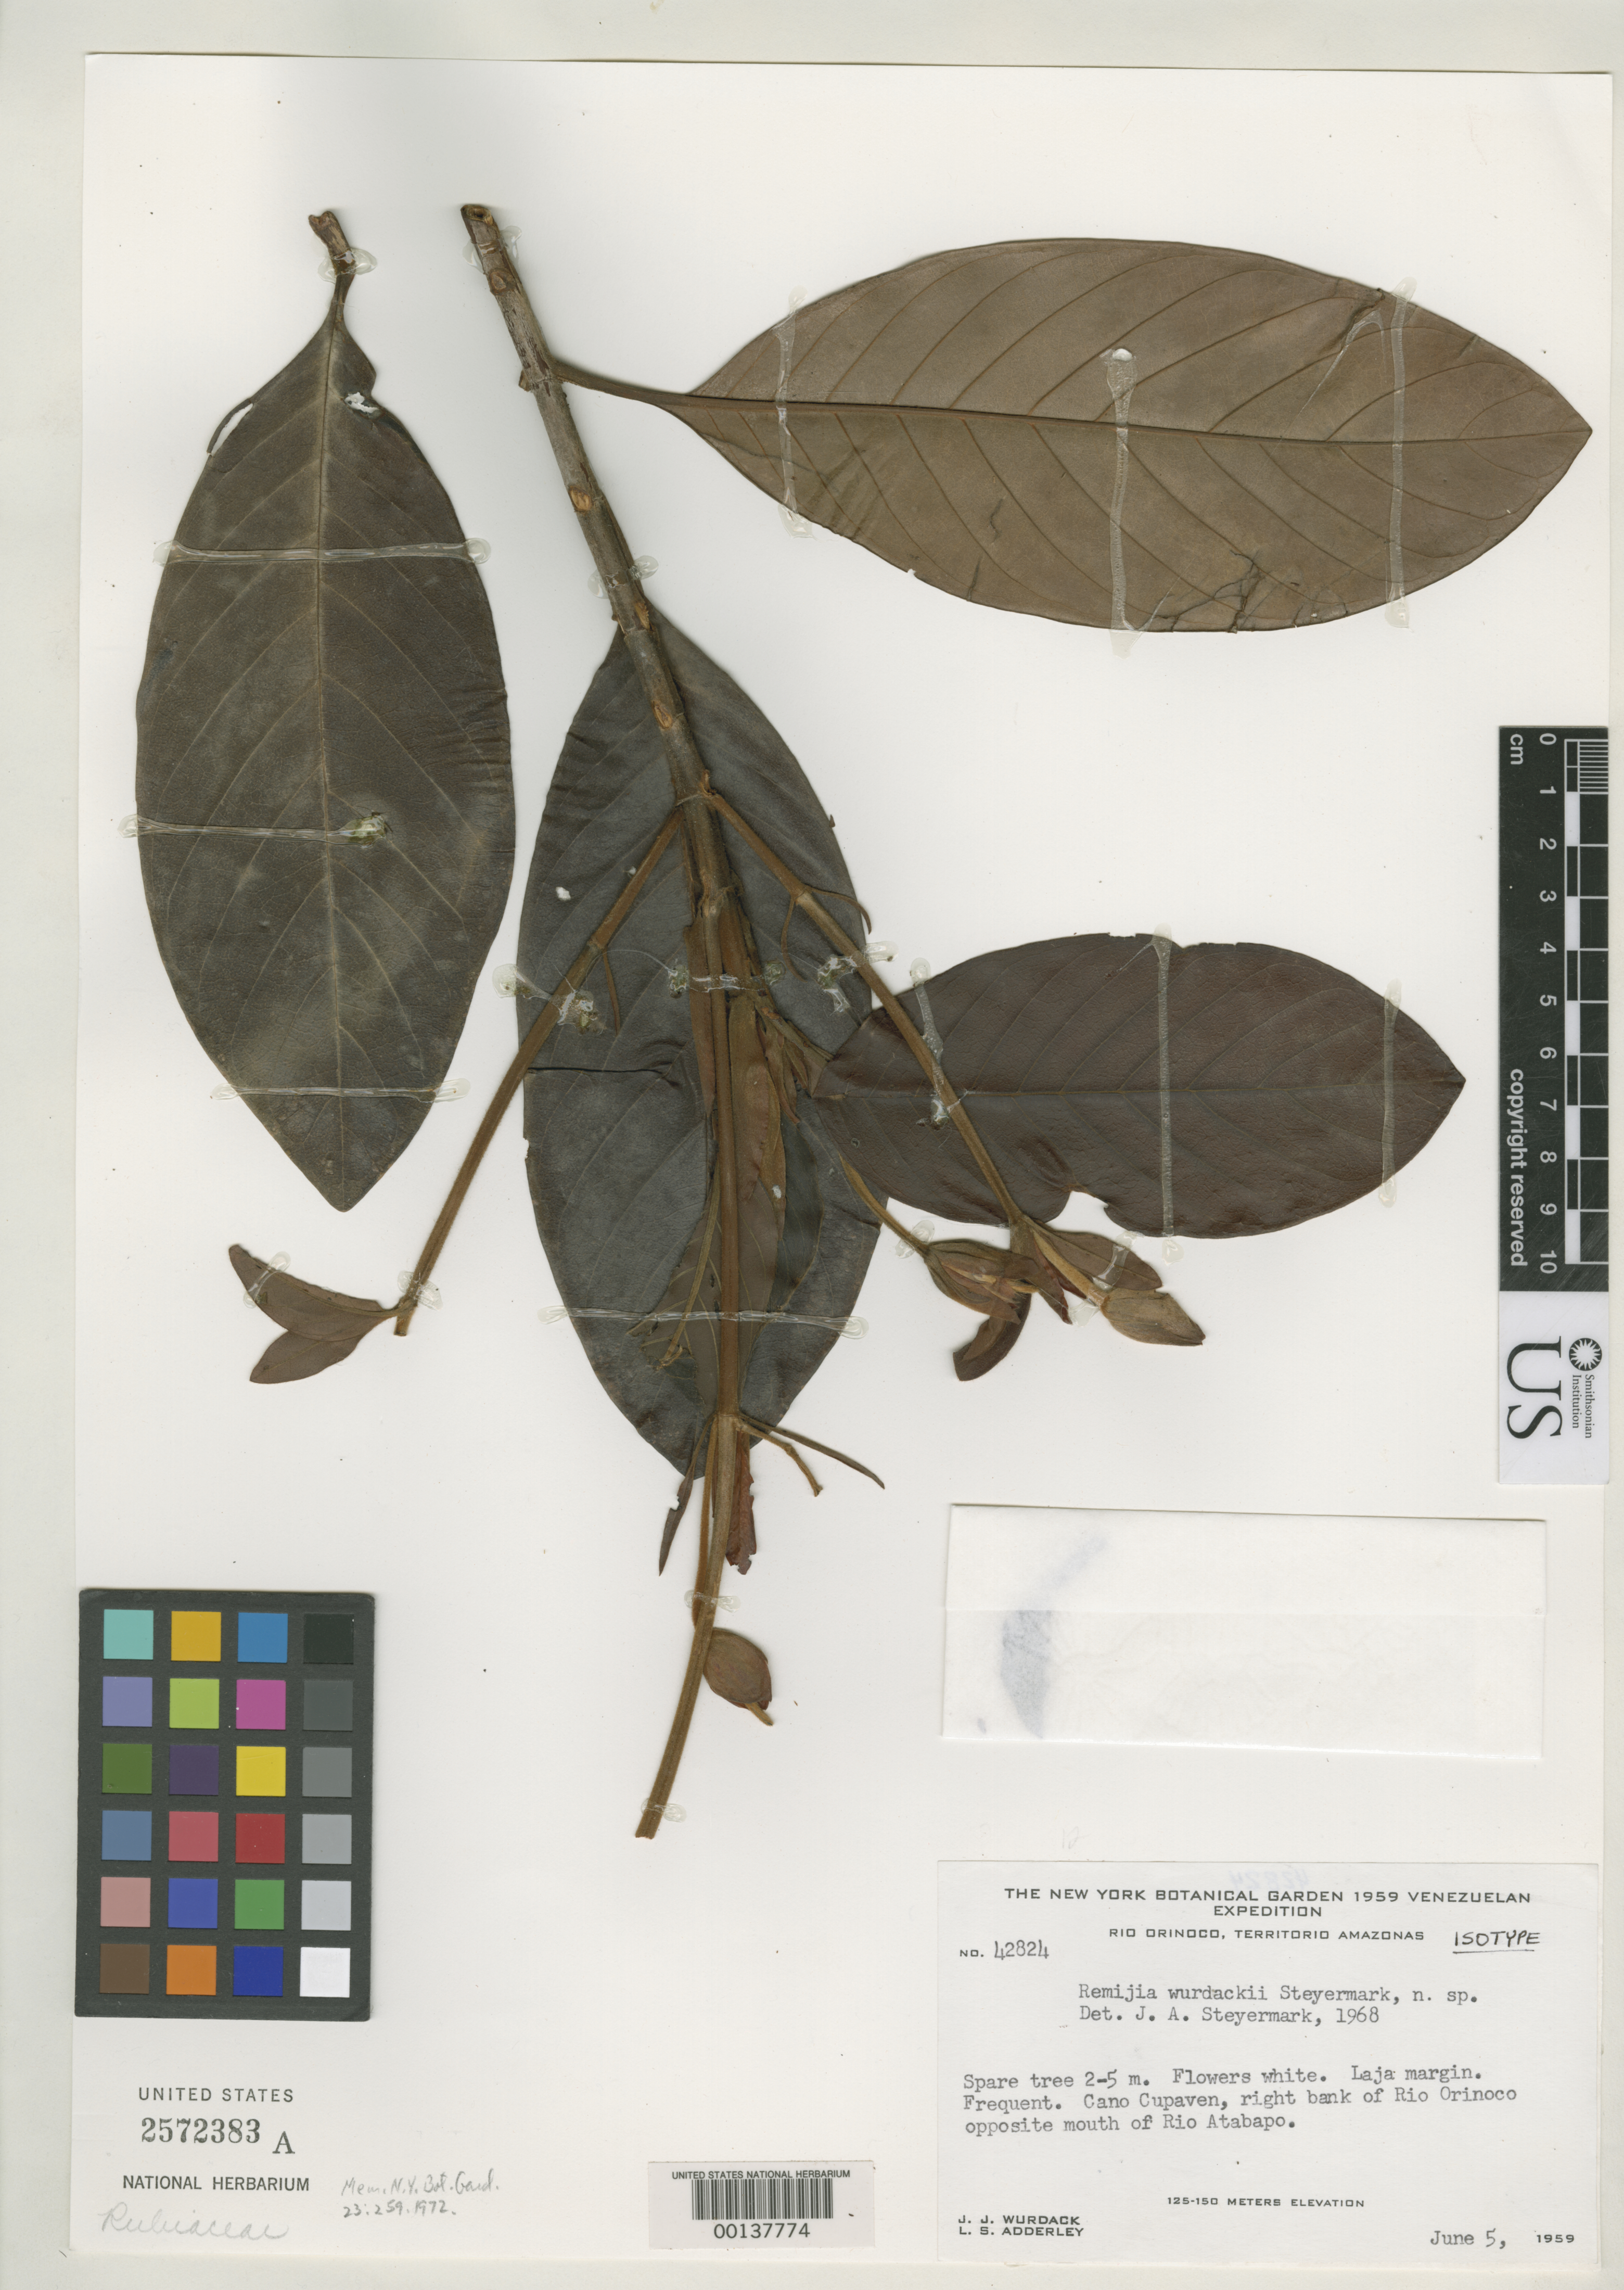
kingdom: Plantae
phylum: Tracheophyta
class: Magnoliopsida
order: Gentianales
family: Rubiaceae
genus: Remijia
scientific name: Remijia wurdackii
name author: Steyerm.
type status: Isotype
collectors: J. J. Wurdack & L. S. Adderley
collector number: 42824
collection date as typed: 05 Jun 1959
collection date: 1959-06-05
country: Venezuela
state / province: Amazonas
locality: Cano Cupaven, right bank of Rio Orinoco opposite mouth of Rio Atabapo.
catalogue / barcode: US 2572383A